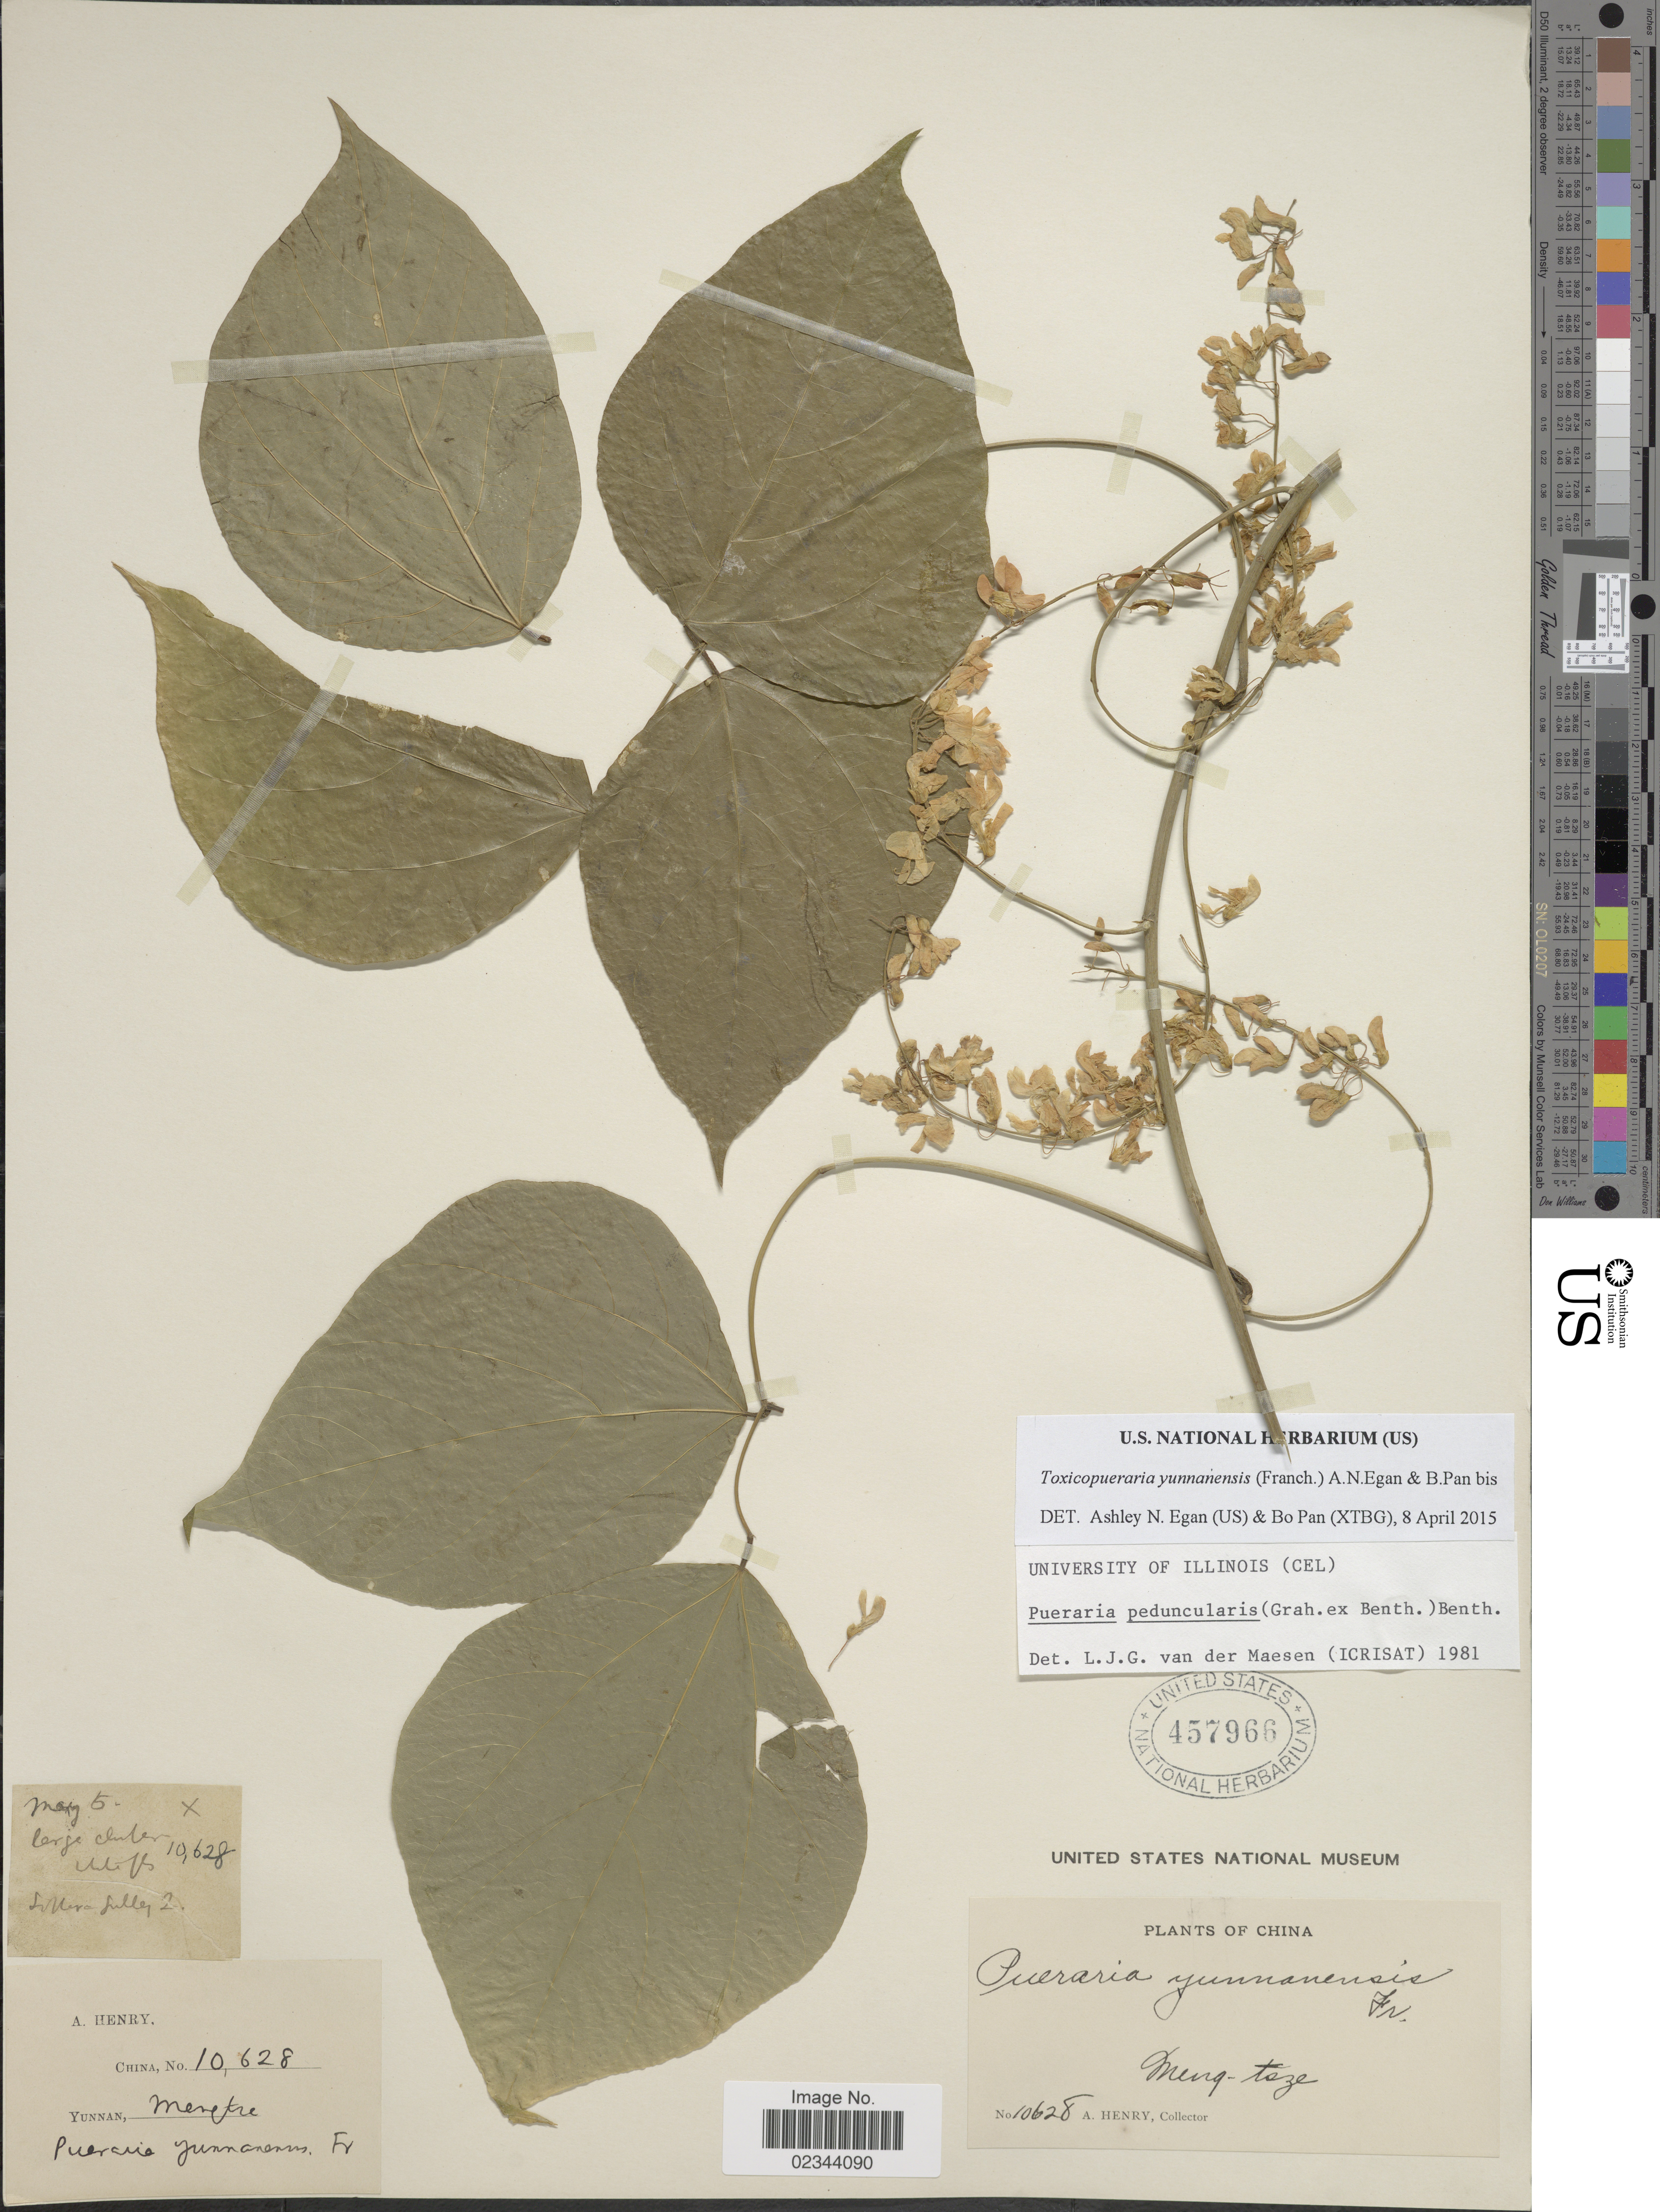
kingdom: Plantae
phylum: Tracheophyta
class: Magnoliopsida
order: Fabales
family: Fabaceae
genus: Toxicopueraria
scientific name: Toxicopueraria yunnanensis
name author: (Franch.) A.N. Egan & B. Pan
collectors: A. Henry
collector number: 10628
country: China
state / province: Yunnan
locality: Meng-tsze, [illegible text]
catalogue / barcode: US 457966